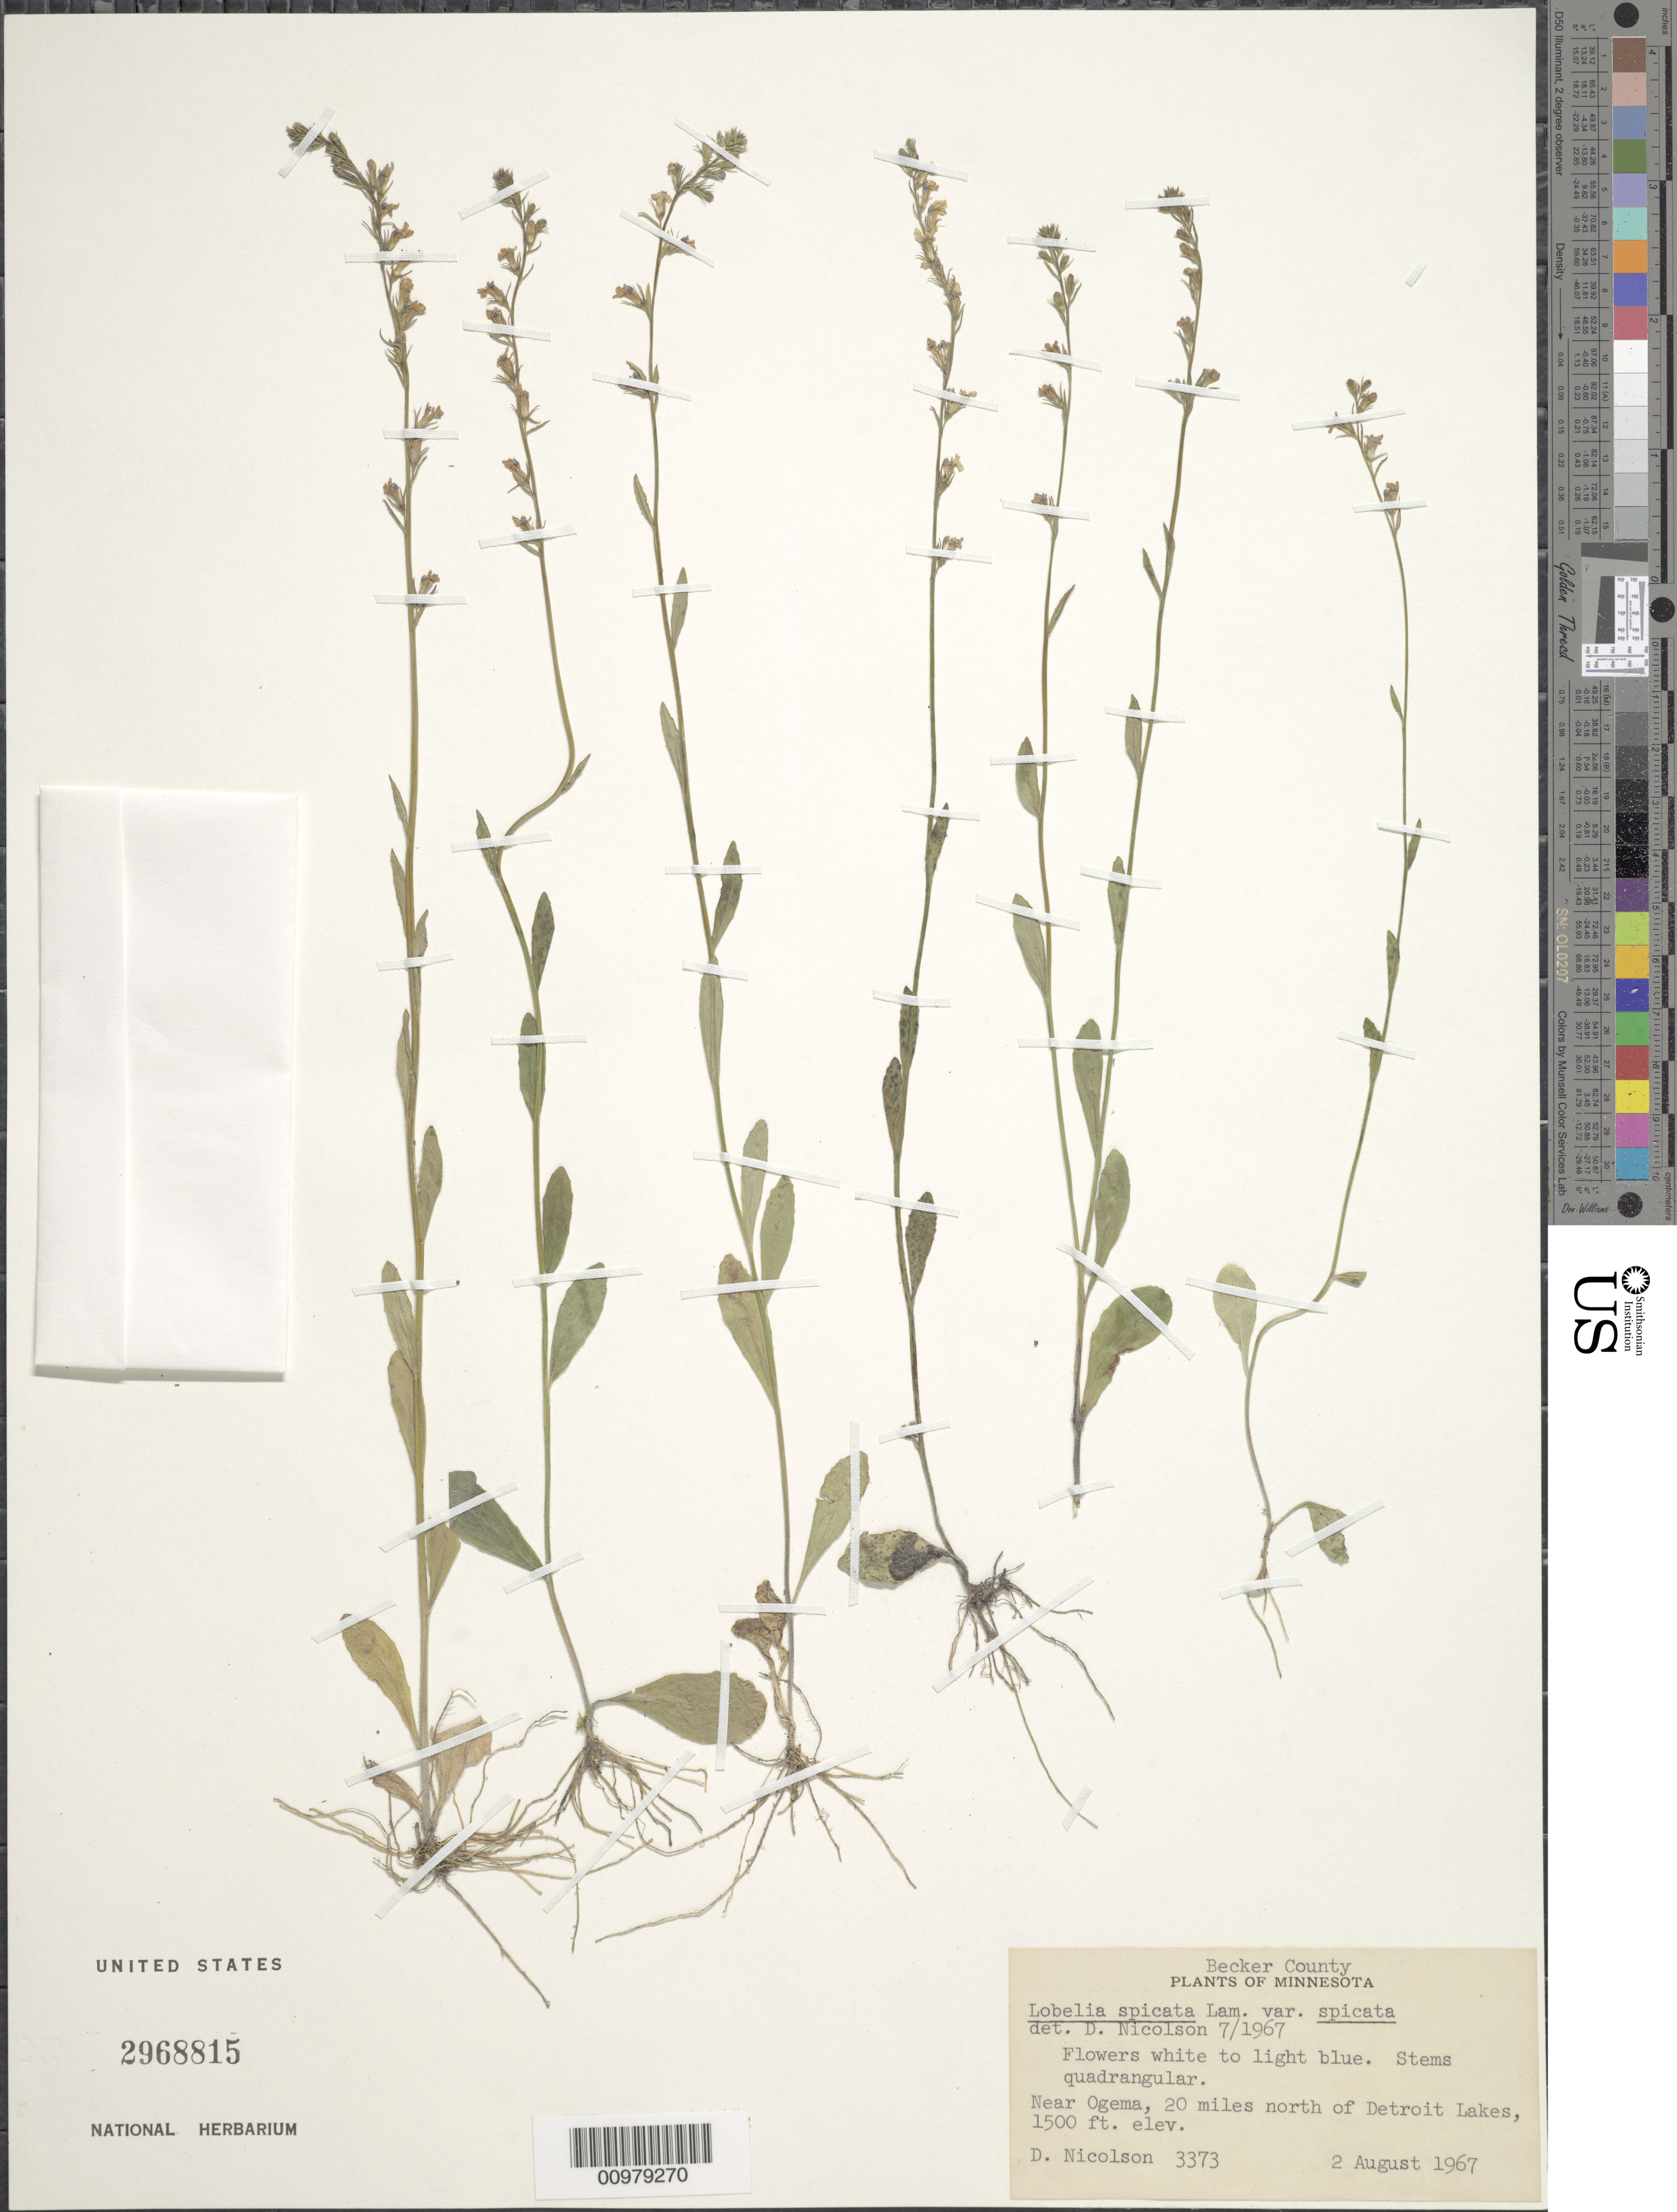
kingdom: Plantae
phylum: Tracheophyta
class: Magnoliopsida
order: Asterales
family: Campanulaceae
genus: Lobelia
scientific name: Lobelia spicata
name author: Lam.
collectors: D. H. Nicolson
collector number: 3373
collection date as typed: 2 August 1967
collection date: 1967-08-02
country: United States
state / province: Minnesota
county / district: Becker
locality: Near Ogema, 20 miles north of Detroit Lakes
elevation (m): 457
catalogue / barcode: US 2968815